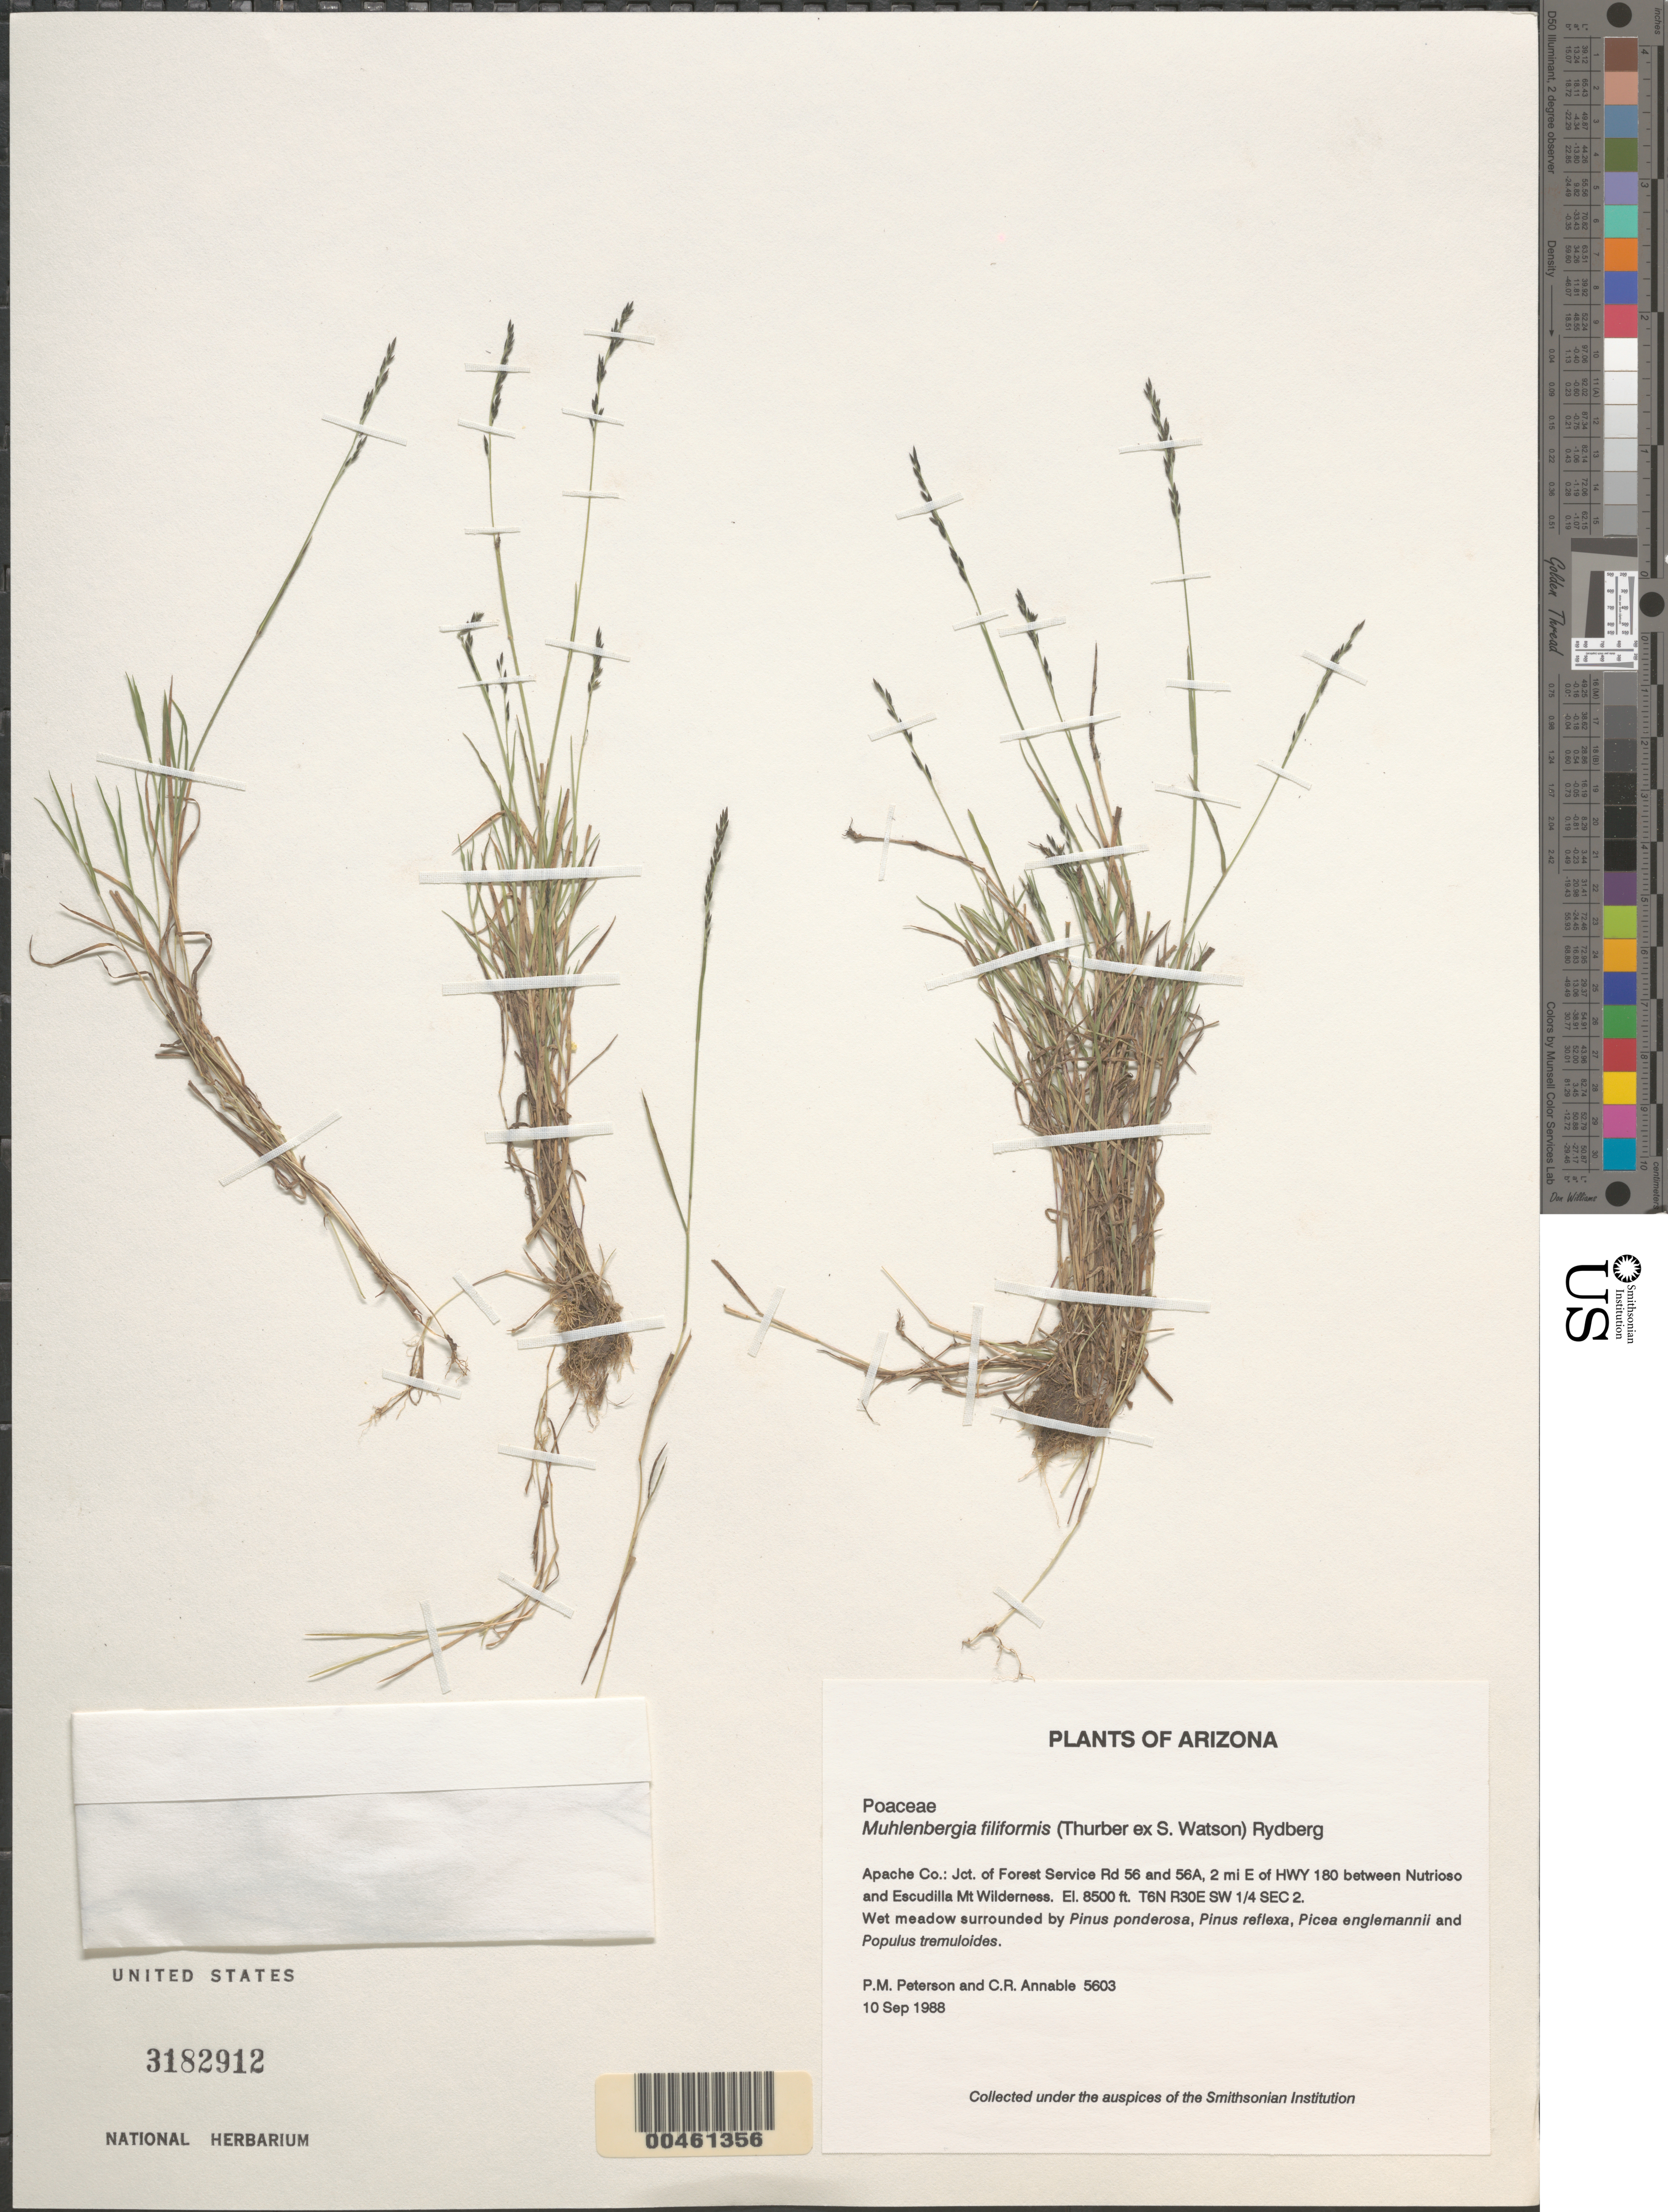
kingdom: Plantae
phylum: Tracheophyta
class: Liliopsida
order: Poales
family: Poaceae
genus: Muhlenbergia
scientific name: Muhlenbergia filiformis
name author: (Thurb. ex S. Watson) Rydb.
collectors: P. M. Peterson & C. R. Annable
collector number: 05603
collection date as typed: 10 Sep 1988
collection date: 1988-09-10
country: United States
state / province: Arizona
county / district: Apache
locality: Jct. of Forest Service Rd 56 and 56A, 2 miles E of HWY 180 between Nutrioso and Escudilla Mt Wilderness.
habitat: Wet meadow surrounded by Pinus ponderosa, Pinus reflexa, Picea englemannii and Populus tremuloides.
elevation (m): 2591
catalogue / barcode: US 3182912